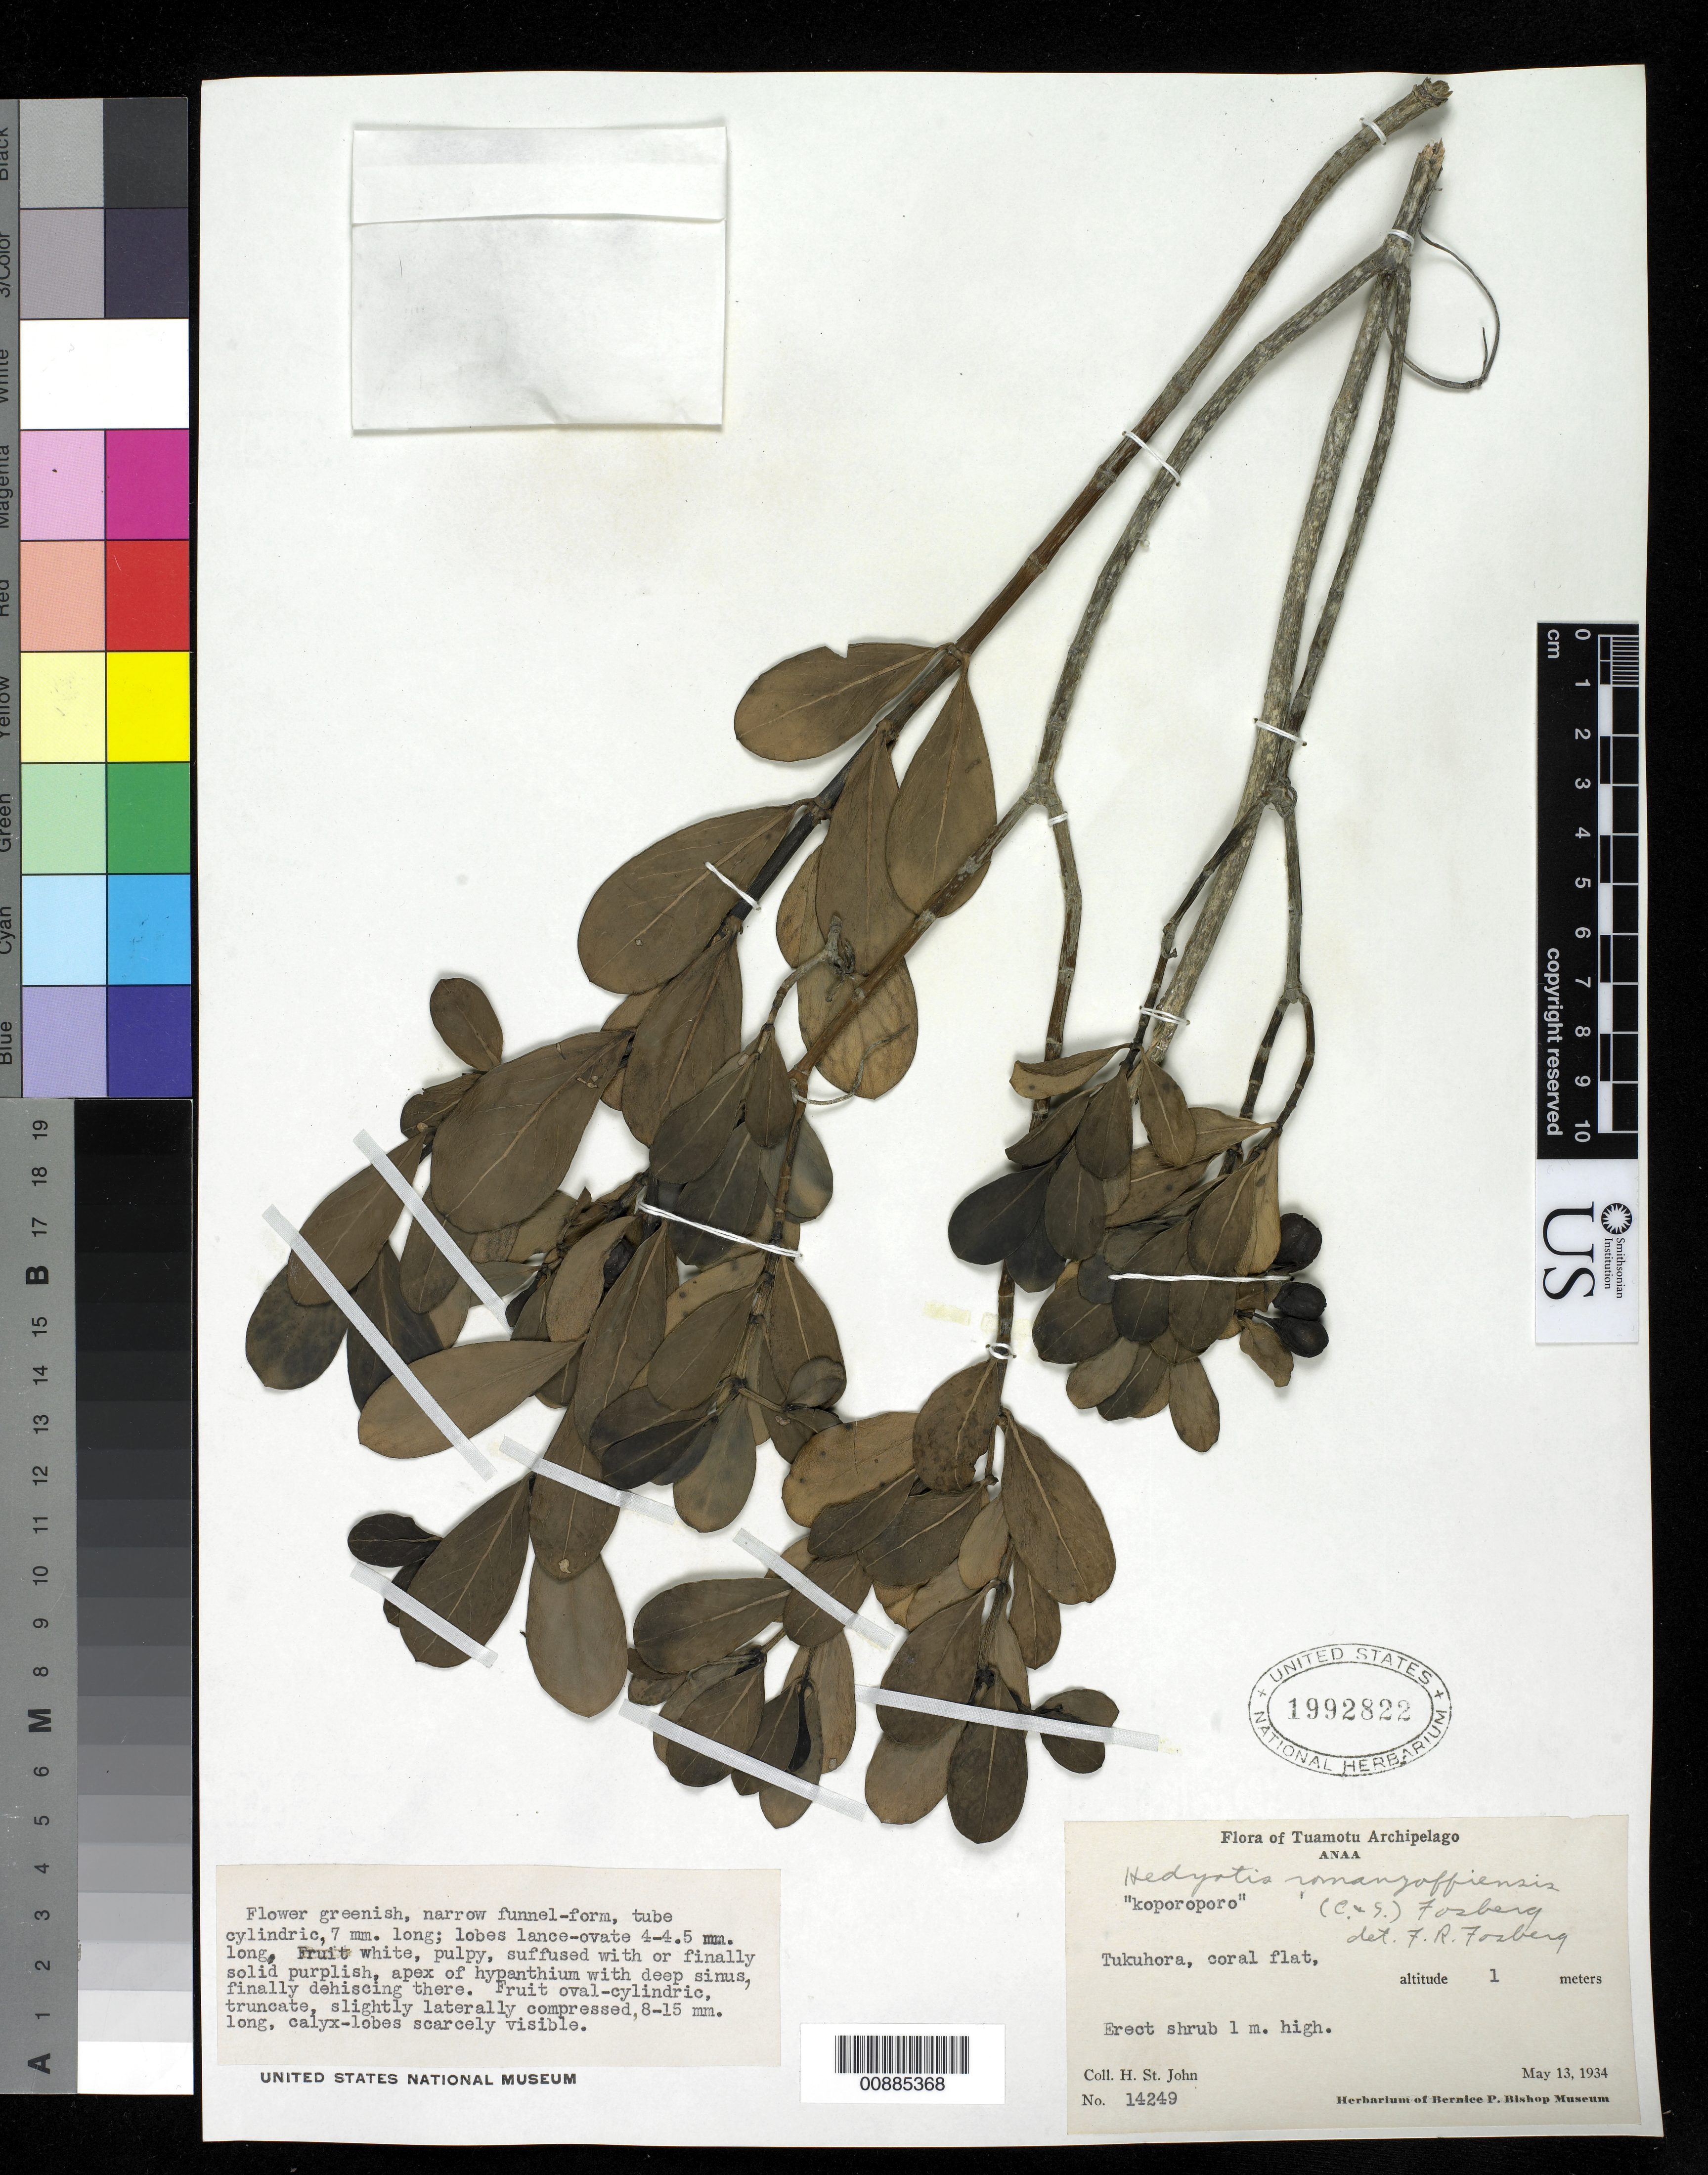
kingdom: Plantae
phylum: Tracheophyta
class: Magnoliopsida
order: Gentianales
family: Rubiaceae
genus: Hedyotis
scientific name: Hedyotis romanzoffiensis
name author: (Cham. & Schltdl.) Steud.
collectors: H. St. John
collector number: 14249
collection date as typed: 13 May 1934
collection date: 1934-05-13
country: French Polynesia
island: Anaa Atoll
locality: Anaa. Tukuhora, coral flat.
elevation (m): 1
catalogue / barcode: US 1992822